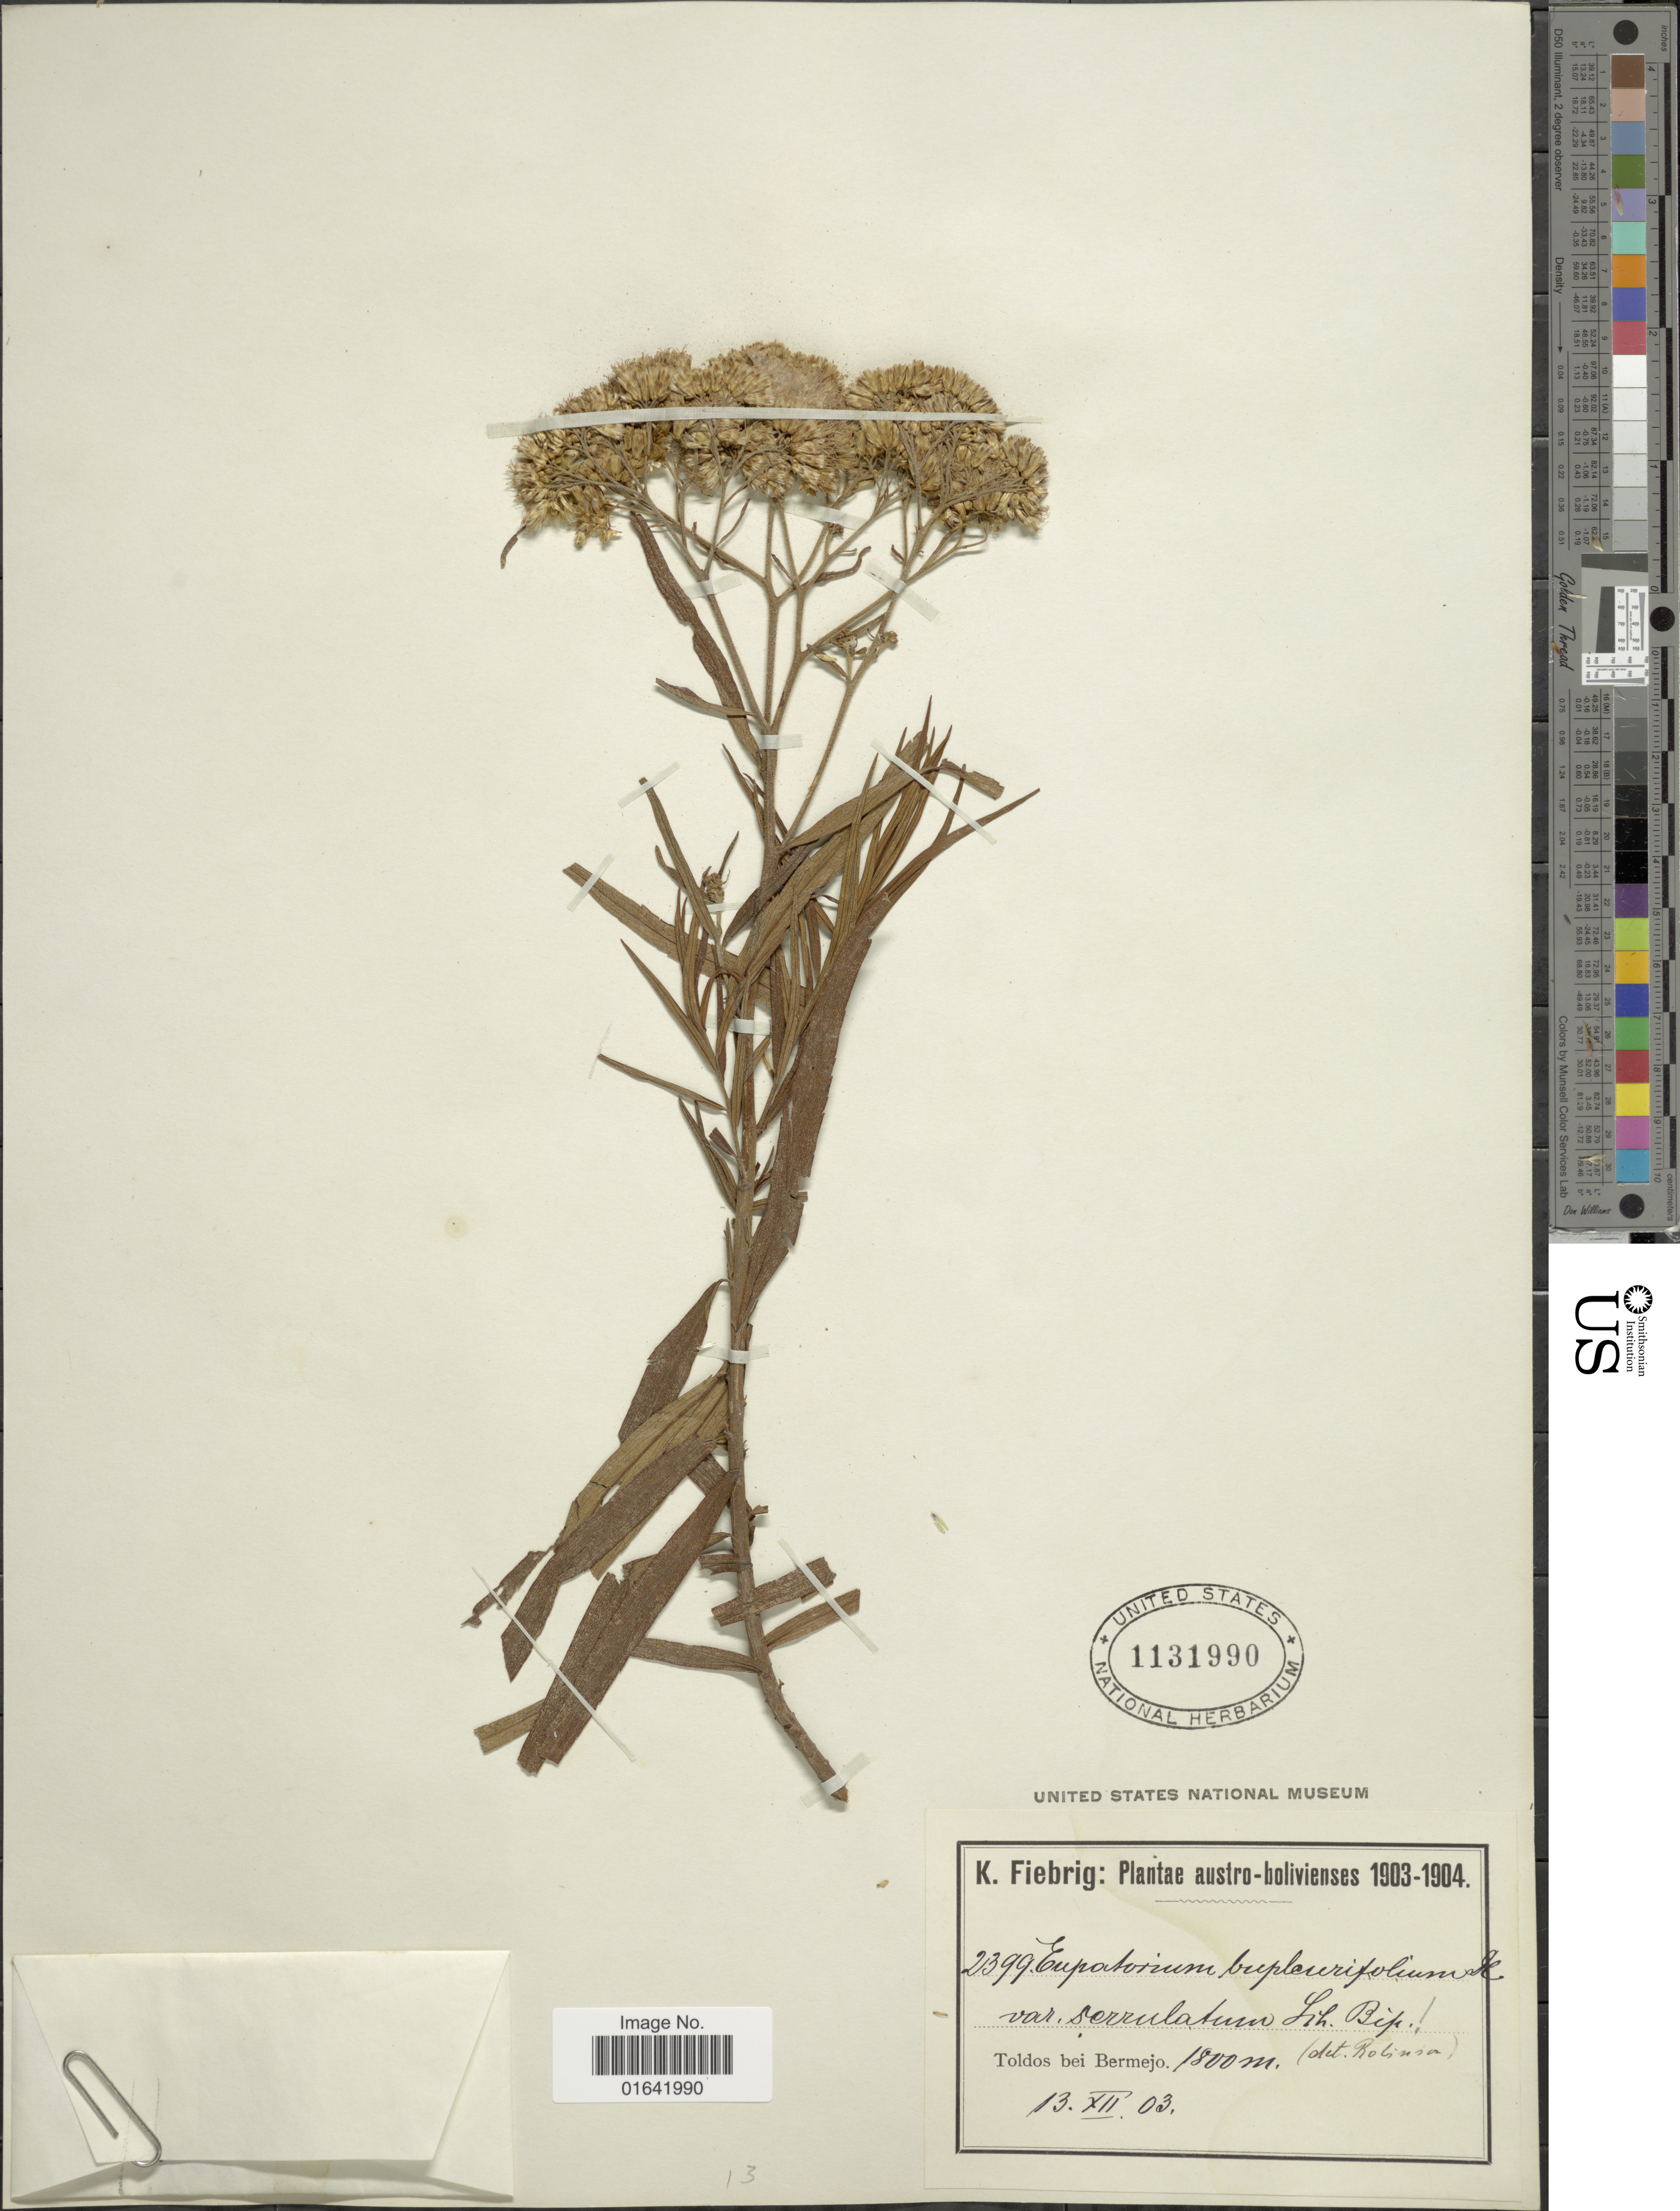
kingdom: Plantae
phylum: Tracheophyta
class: Magnoliopsida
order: Asterales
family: Asteraceae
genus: Campovassouria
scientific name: Campovassouria bupleurifolia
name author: (DC.) R.M. King & H. Rob.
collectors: K. Fiebrig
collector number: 2399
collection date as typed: Transcribed d/m/y: 13/12/3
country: Bolivia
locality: Toldos bei Bermejo.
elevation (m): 1800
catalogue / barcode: US 1131990